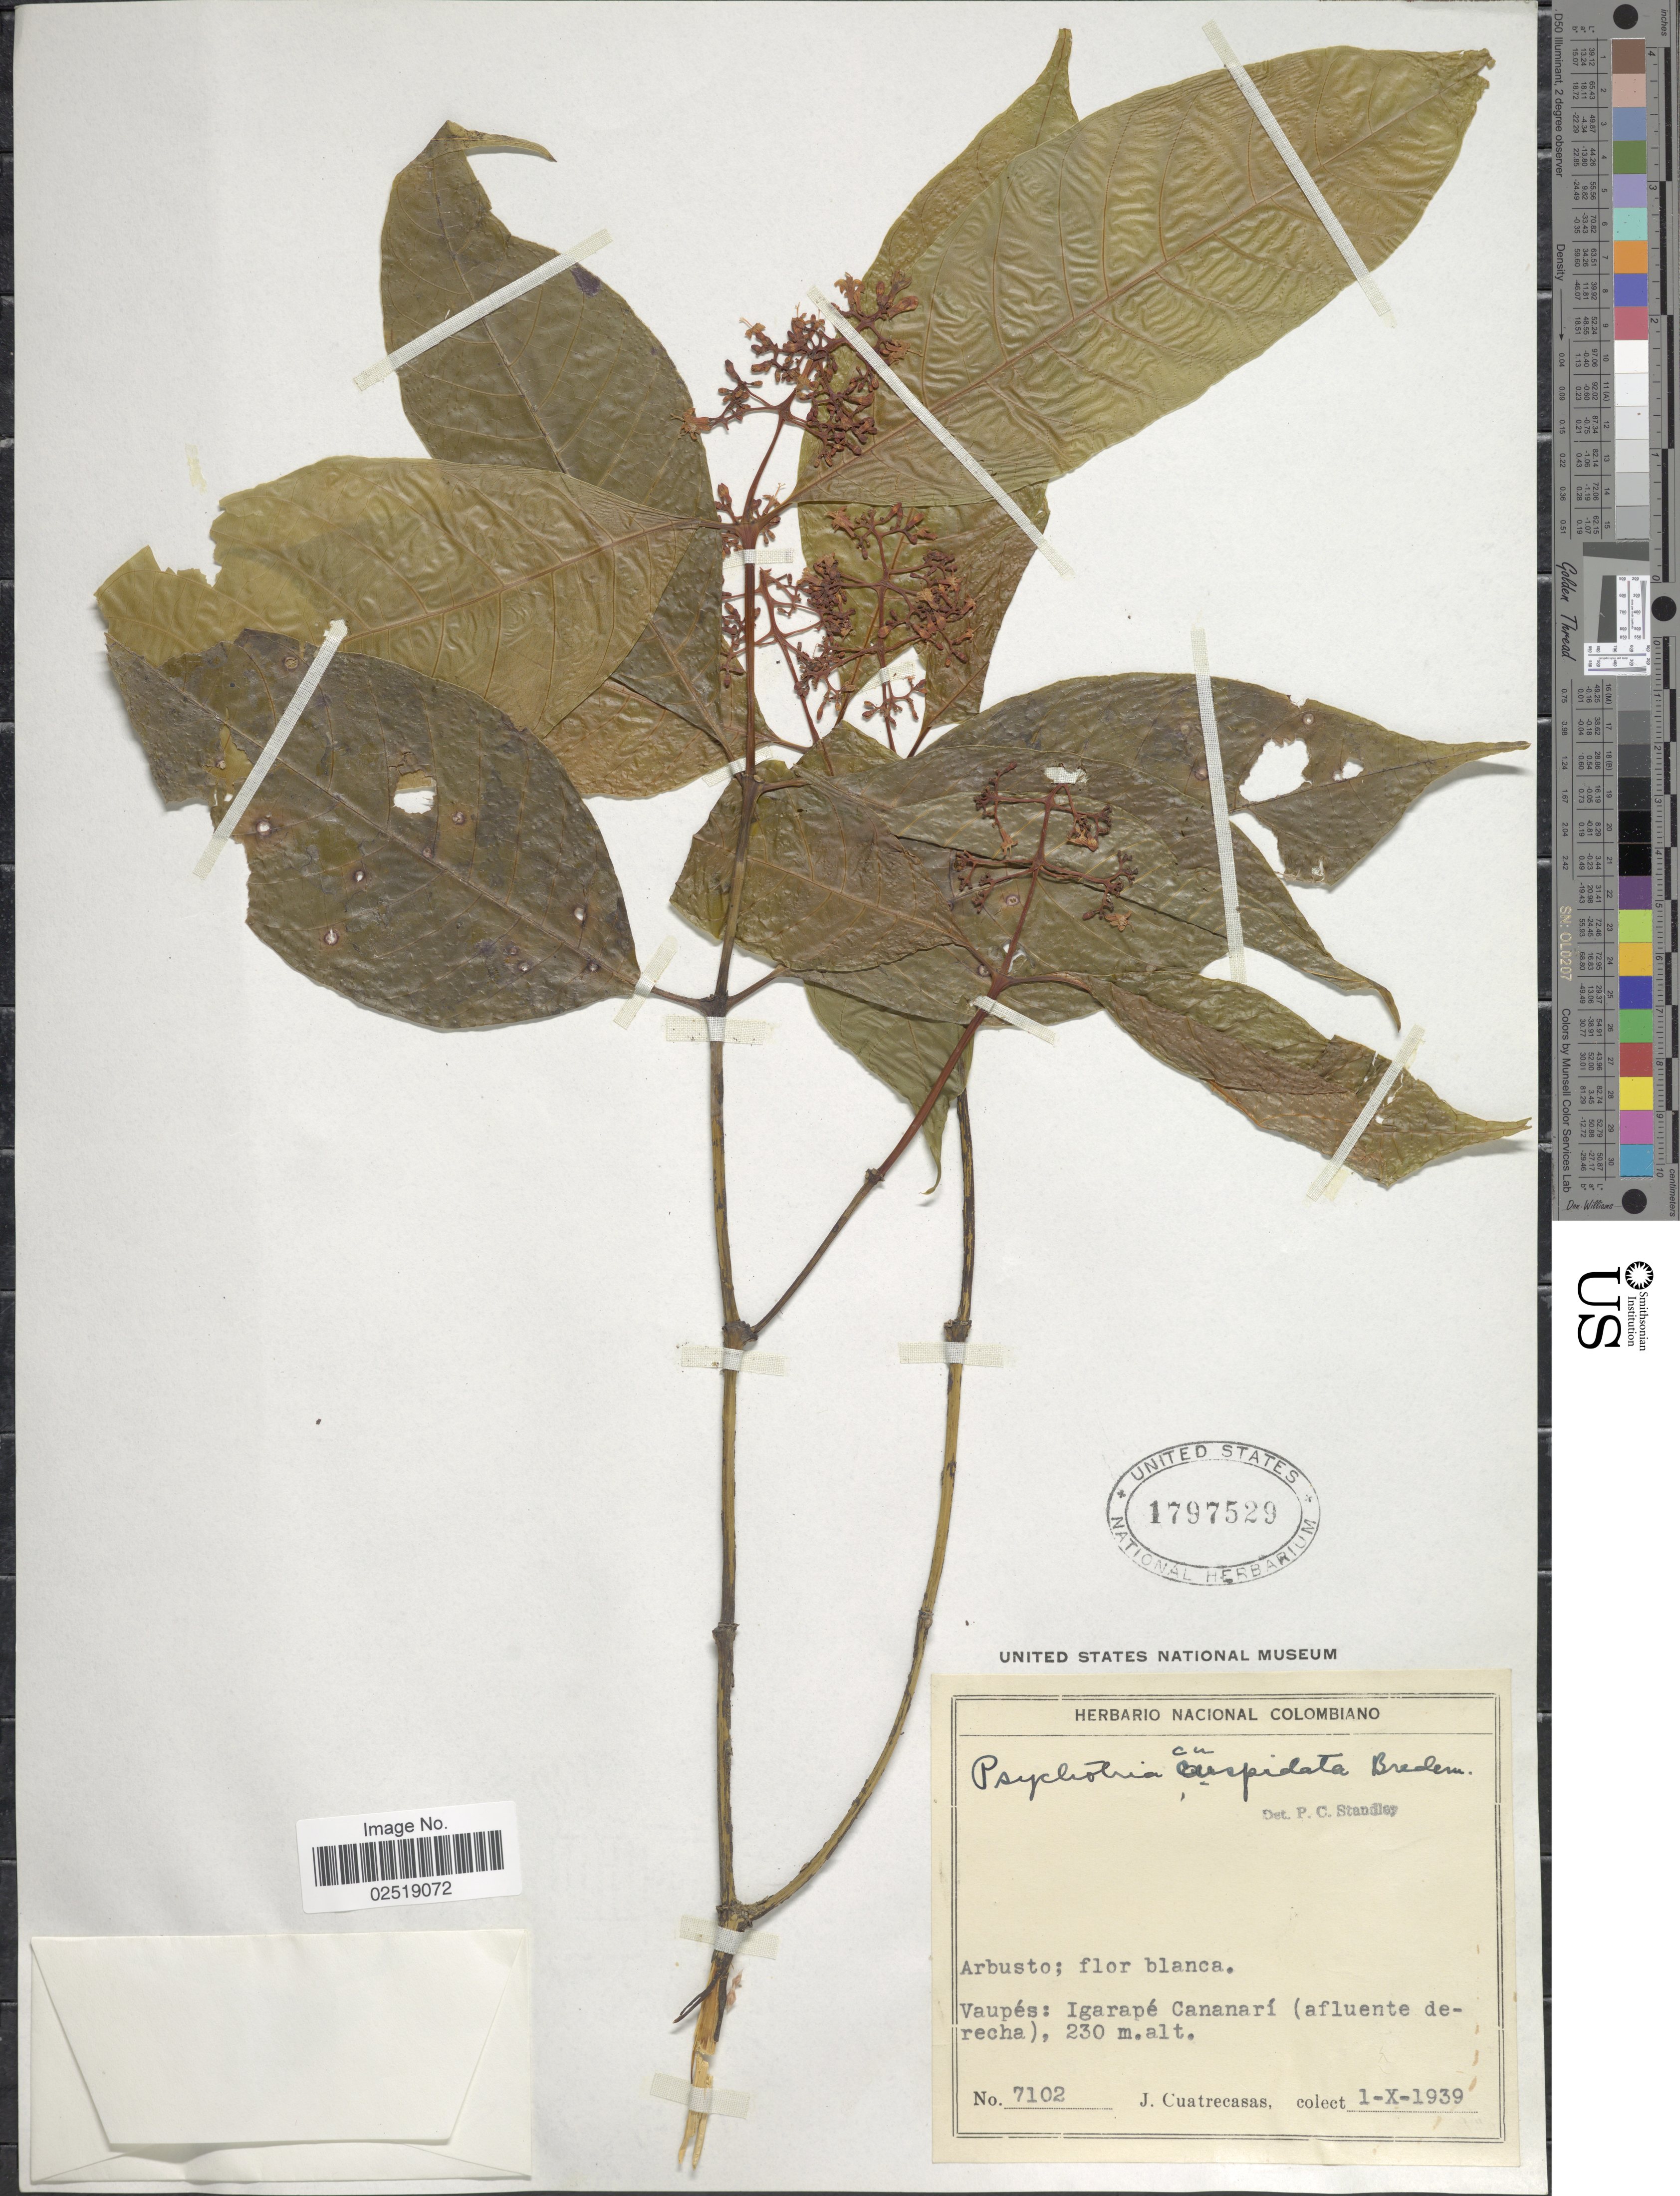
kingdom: Plantae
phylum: Tracheophyta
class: Magnoliopsida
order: Gentianales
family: Rubiaceae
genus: Psychotria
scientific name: Psychotria cuspidata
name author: Bredem. ex Schult.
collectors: J. Cuatrecasas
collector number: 7102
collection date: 1939-10-01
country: Colombia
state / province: Vaupés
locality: Vaupes: Igarape Cananari (afluente derecha)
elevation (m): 230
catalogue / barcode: US 1797529